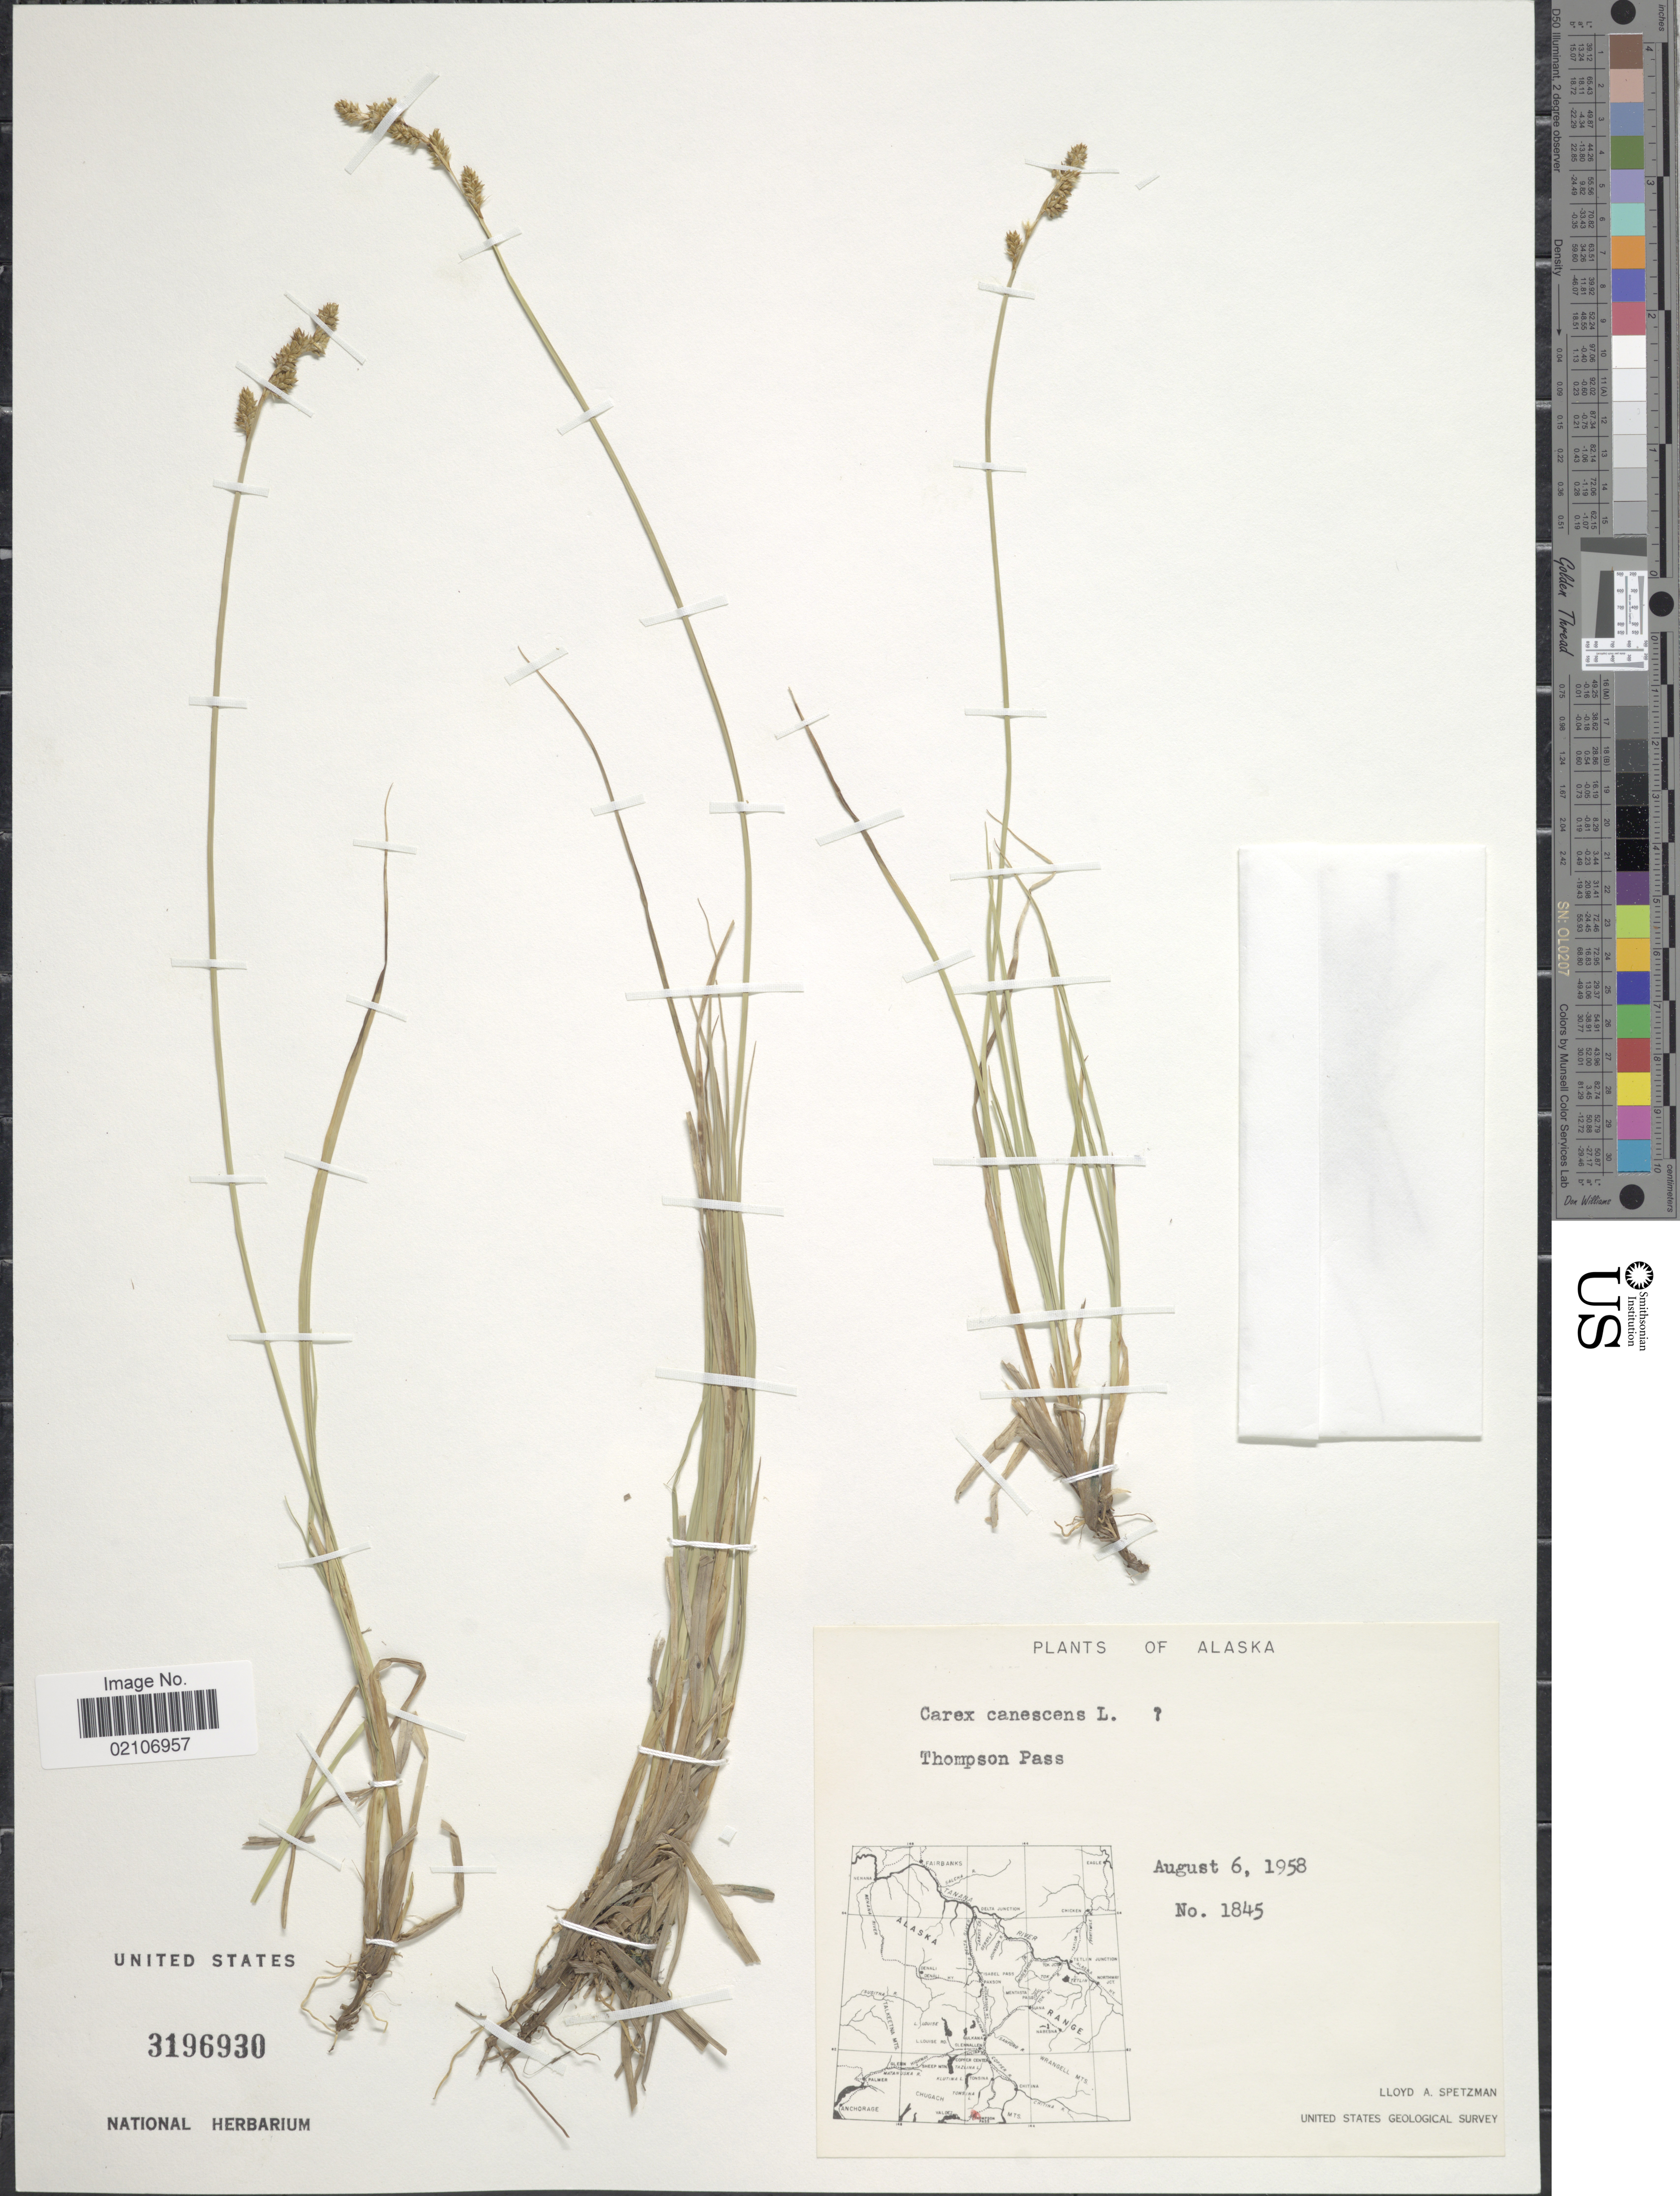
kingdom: Plantae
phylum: Tracheophyta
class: Liliopsida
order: Poales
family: Cyperaceae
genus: Carex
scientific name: Carex canescens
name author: L.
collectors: L. Spetzman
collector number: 1845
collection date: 1958-08-06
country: United States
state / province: Alaska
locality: Thompson Pass.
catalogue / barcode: US 3196930